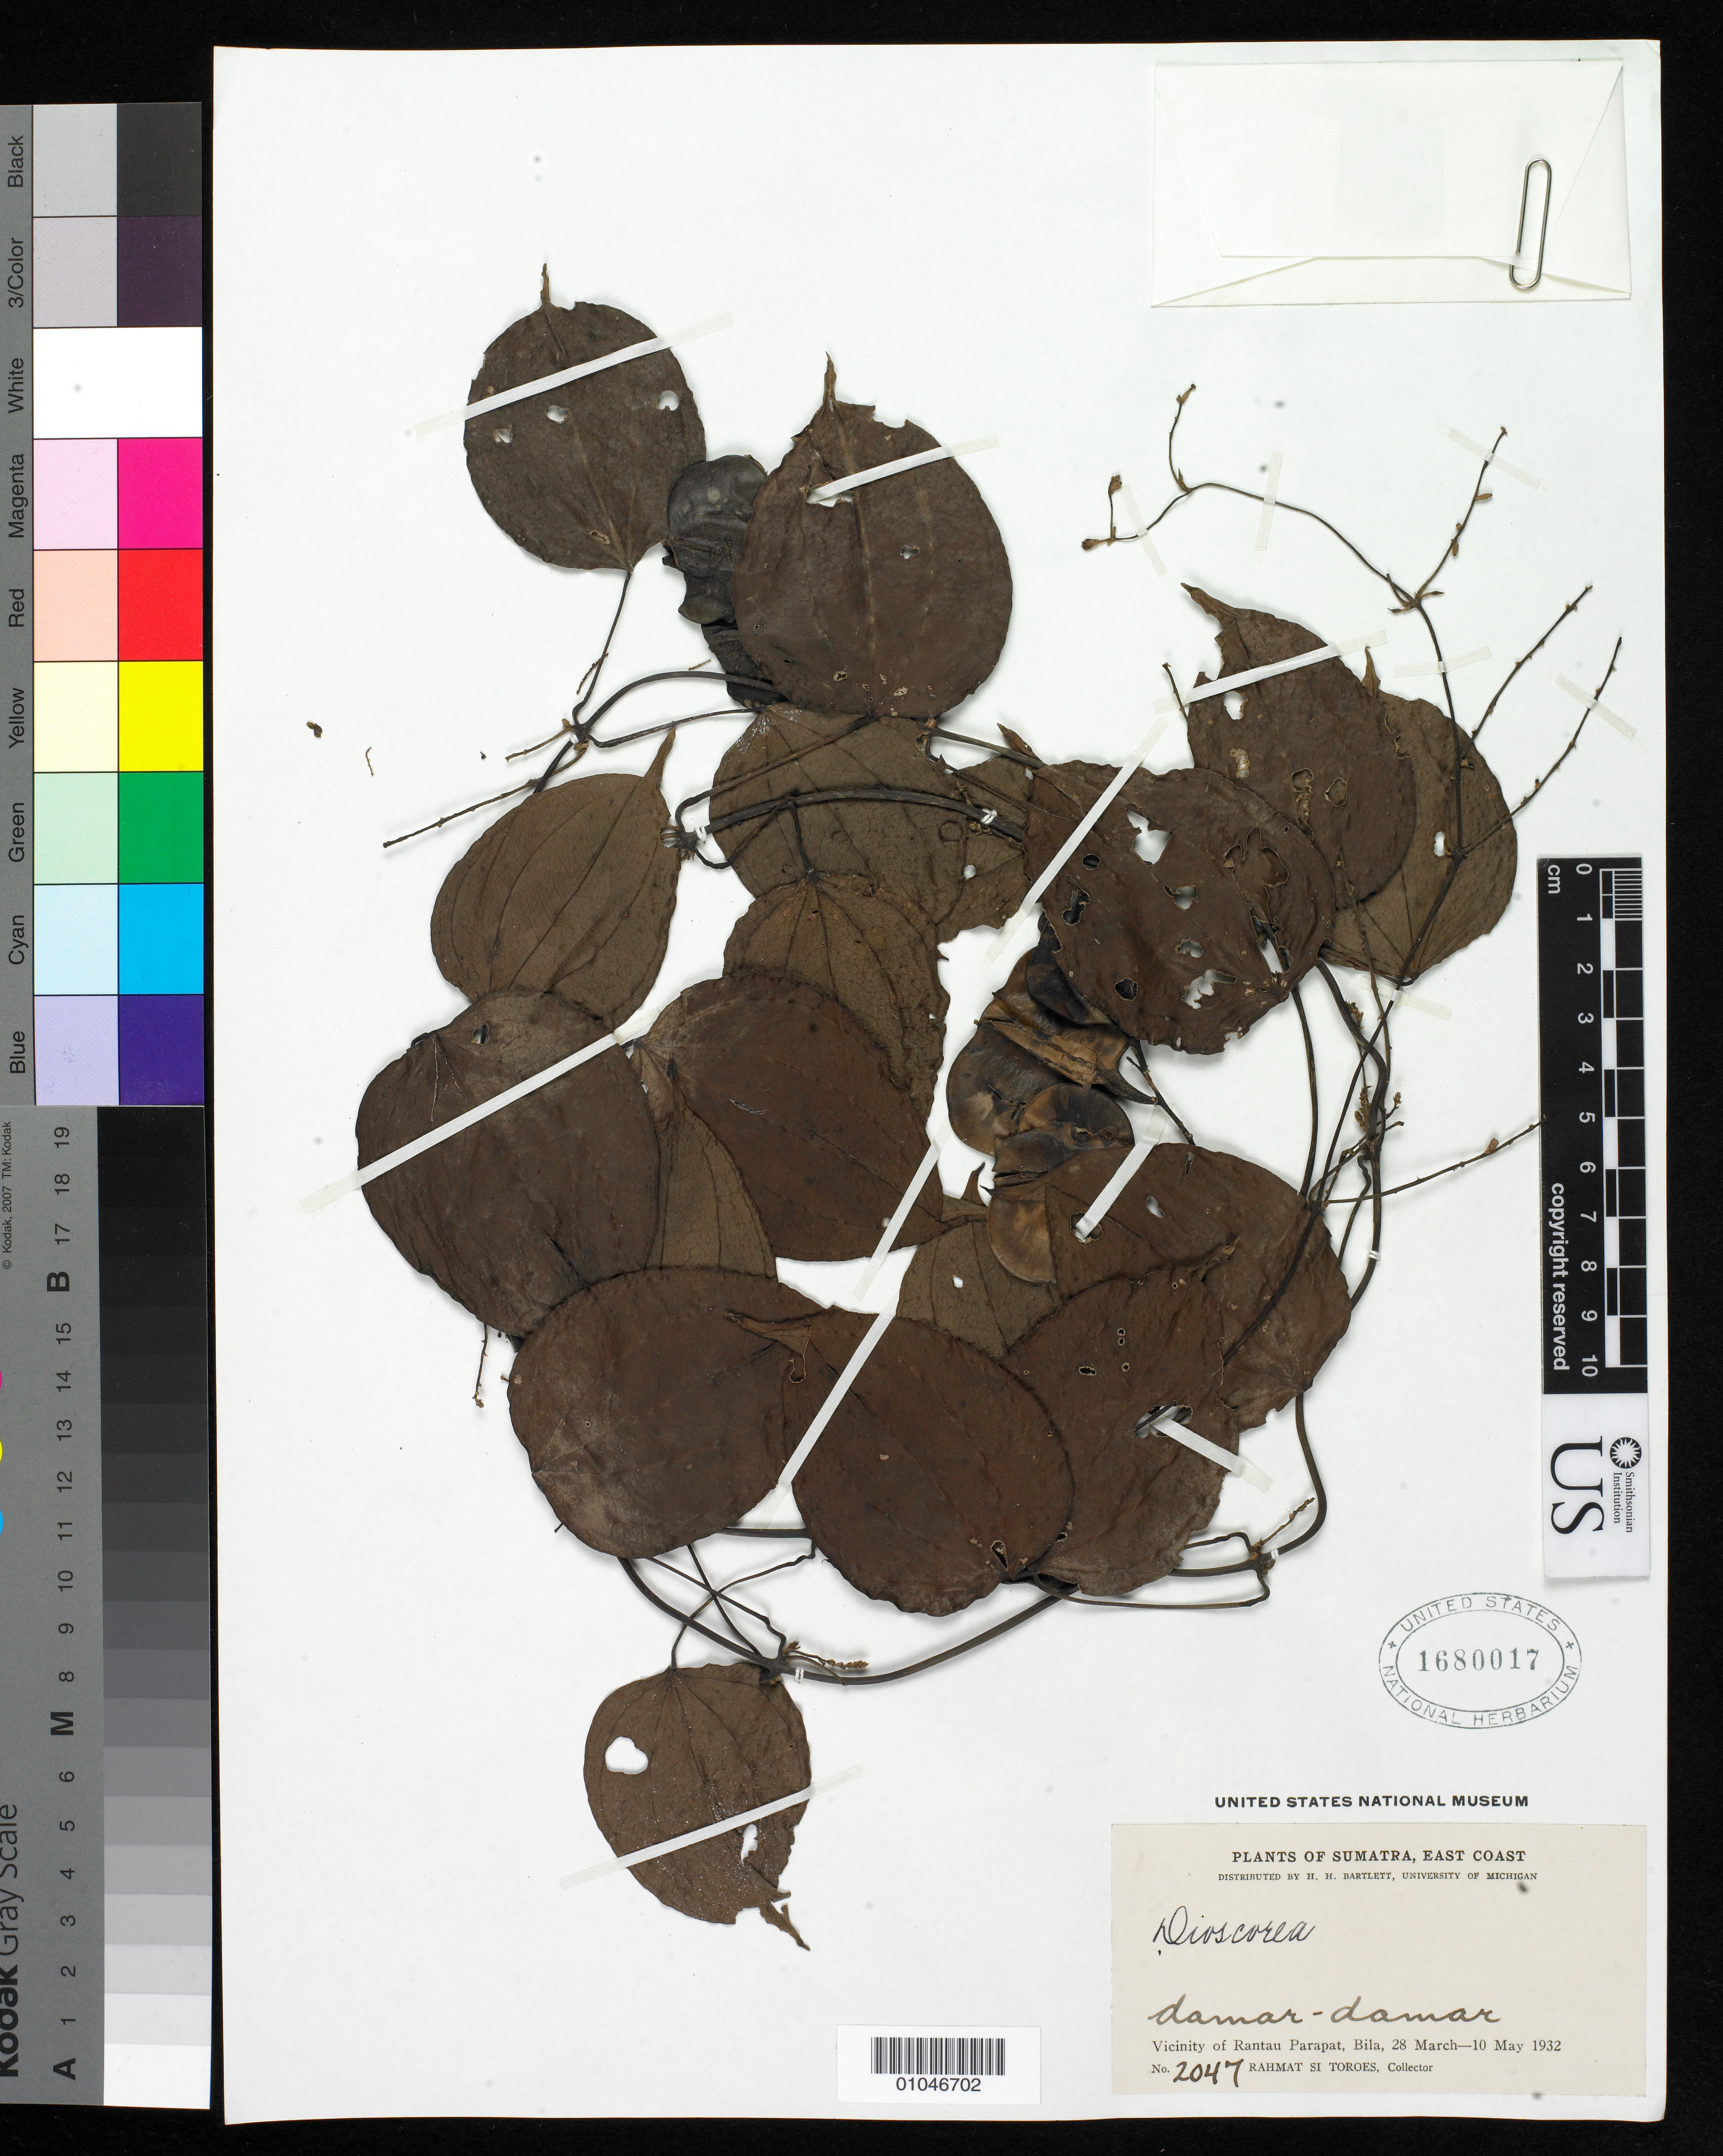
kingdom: Plantae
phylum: Tracheophyta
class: Liliopsida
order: Dioscoreales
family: Dioscoreaceae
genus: Dioscorea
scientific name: Dioscorea sp.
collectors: Rahmat Si Boeea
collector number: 2047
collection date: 1932-03-28/1932-05-10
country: Indonesia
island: Sumatra I.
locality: (East Coast) Vicinity of Rantau Parapat, Bila, Sumatra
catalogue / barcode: US 1680017